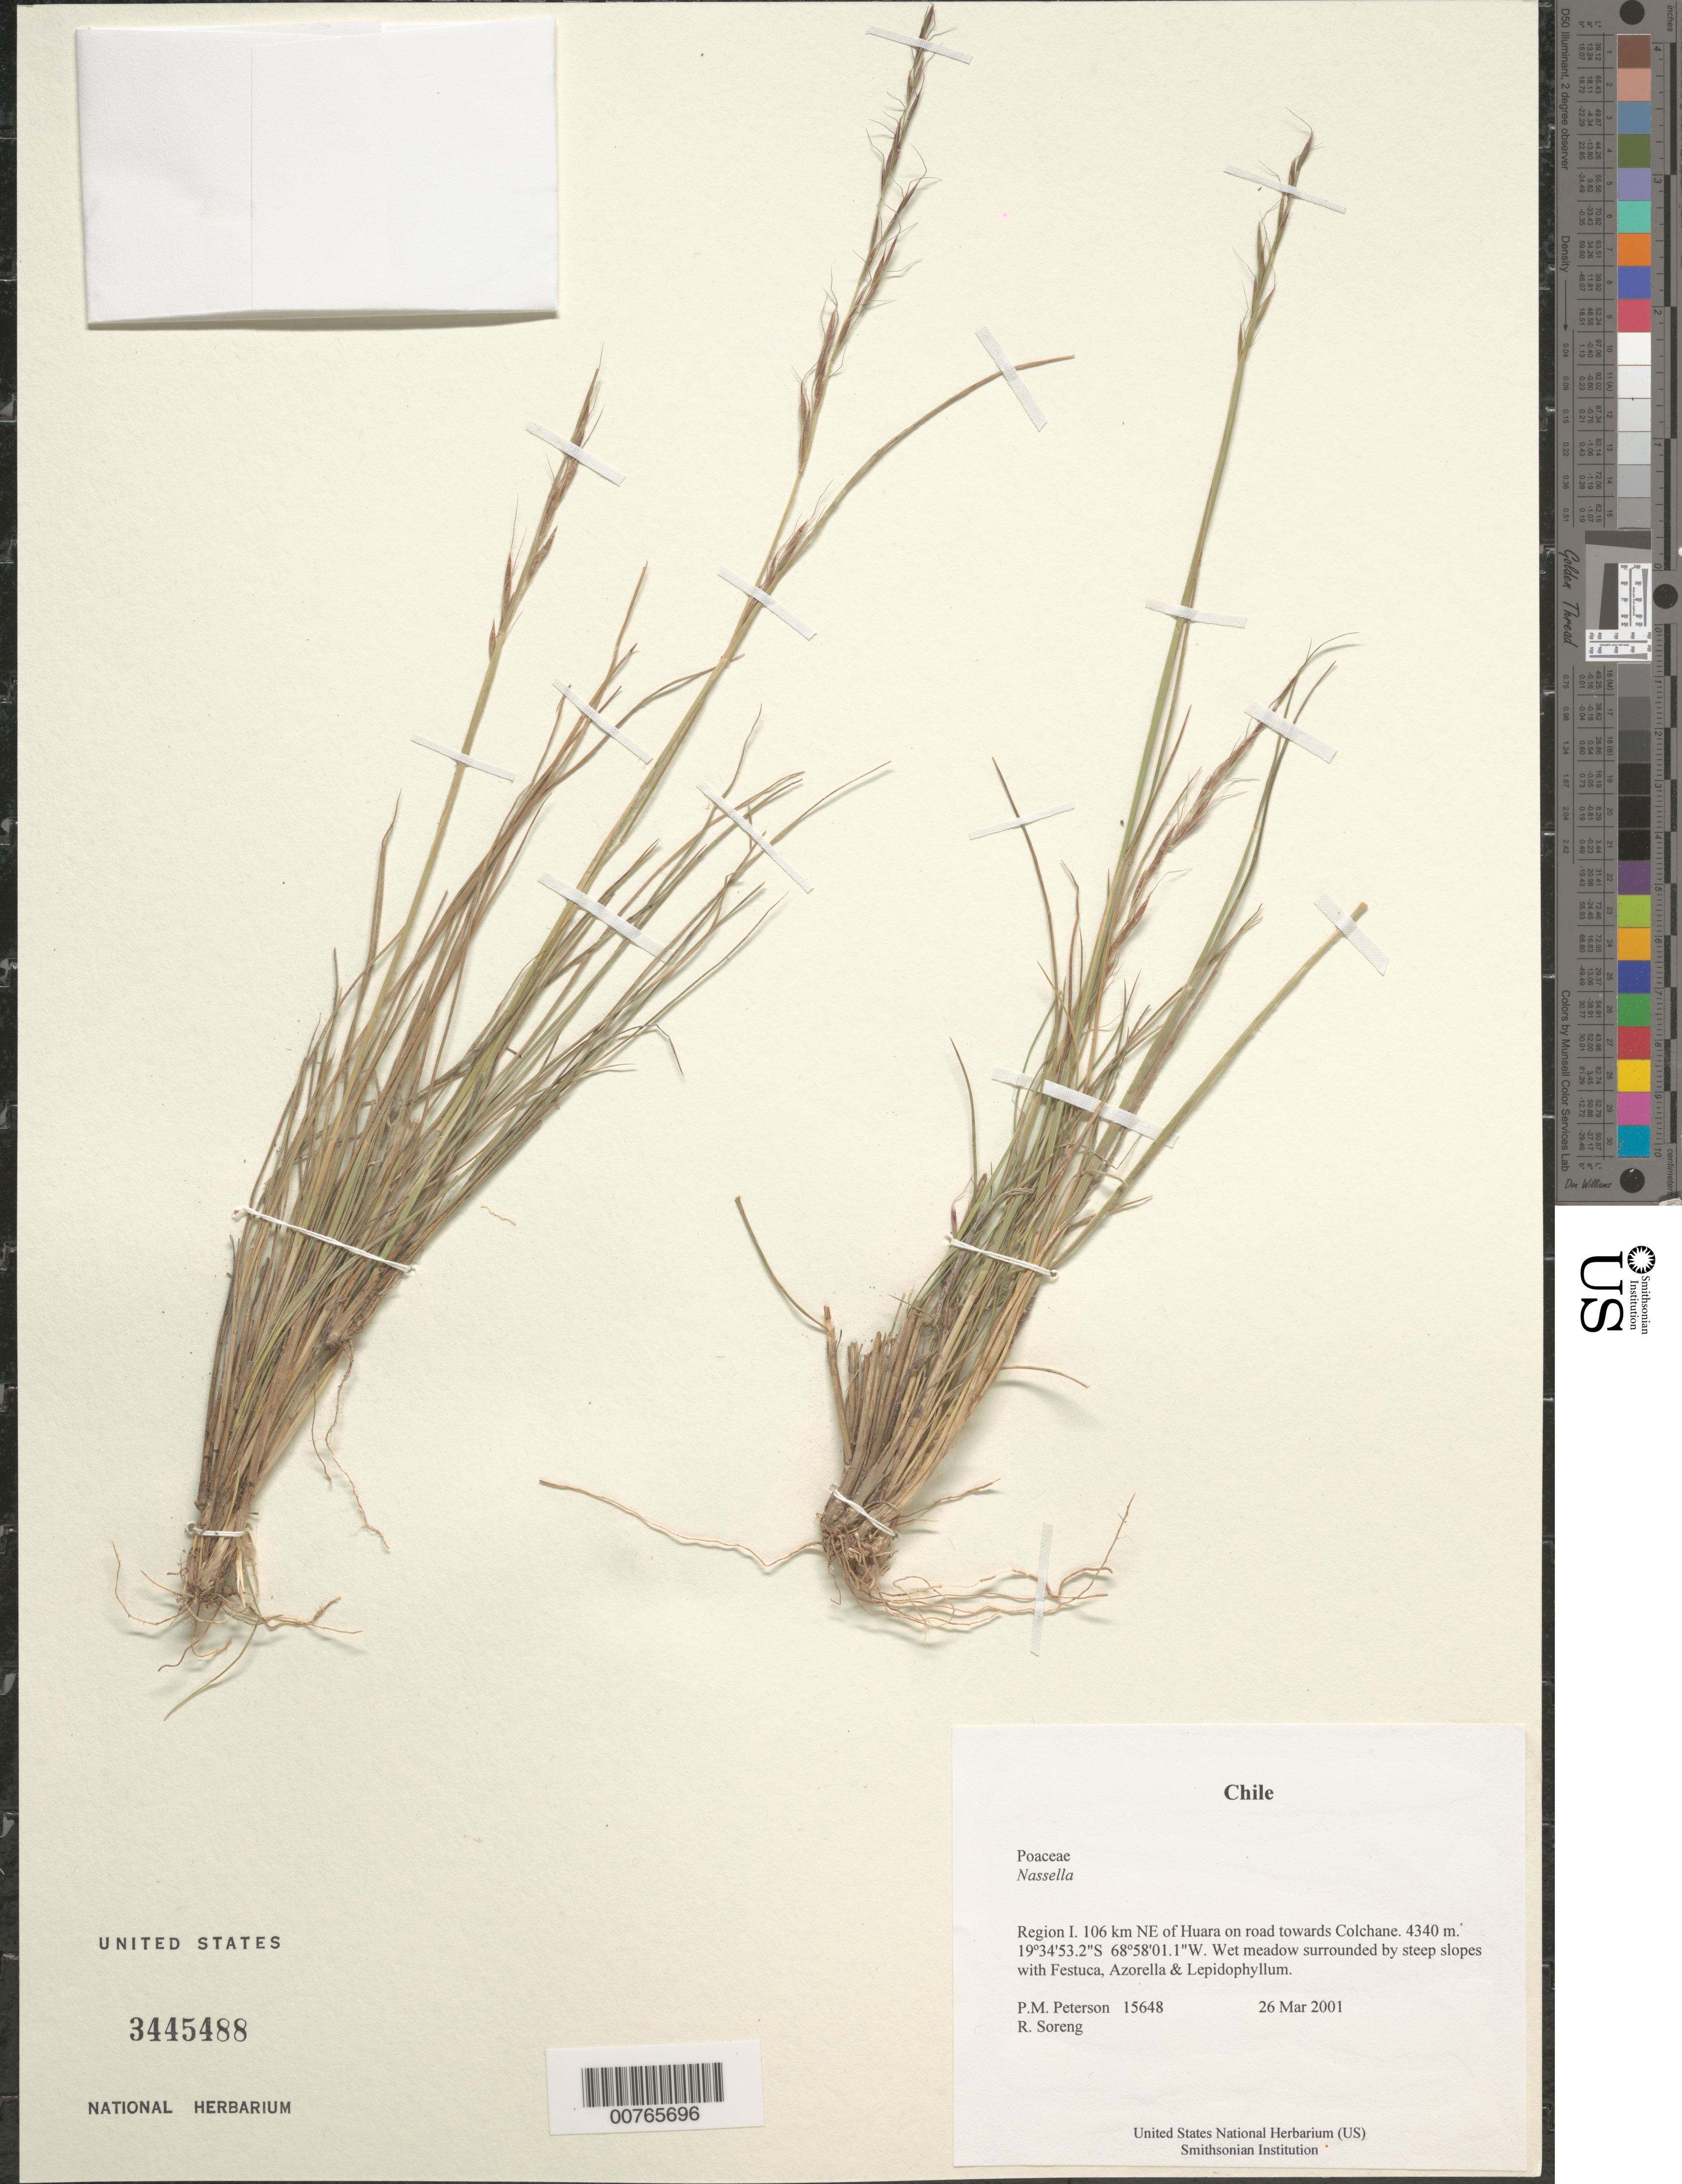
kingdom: Plantae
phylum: Tracheophyta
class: Liliopsida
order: Poales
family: Poaceae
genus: Nassella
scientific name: Nassella sp.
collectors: P. M. Peterson & R. J. Soreng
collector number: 15648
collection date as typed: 26 Mar 2001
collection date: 2001-03-26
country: Chile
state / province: Tarapacá (I)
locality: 106 km NE of Huara on road towards Colchane.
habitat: Wet meadow surrounded by steep slopes with Festuca, Azorella & Lepidophyllum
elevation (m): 4340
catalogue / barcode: US 3445488